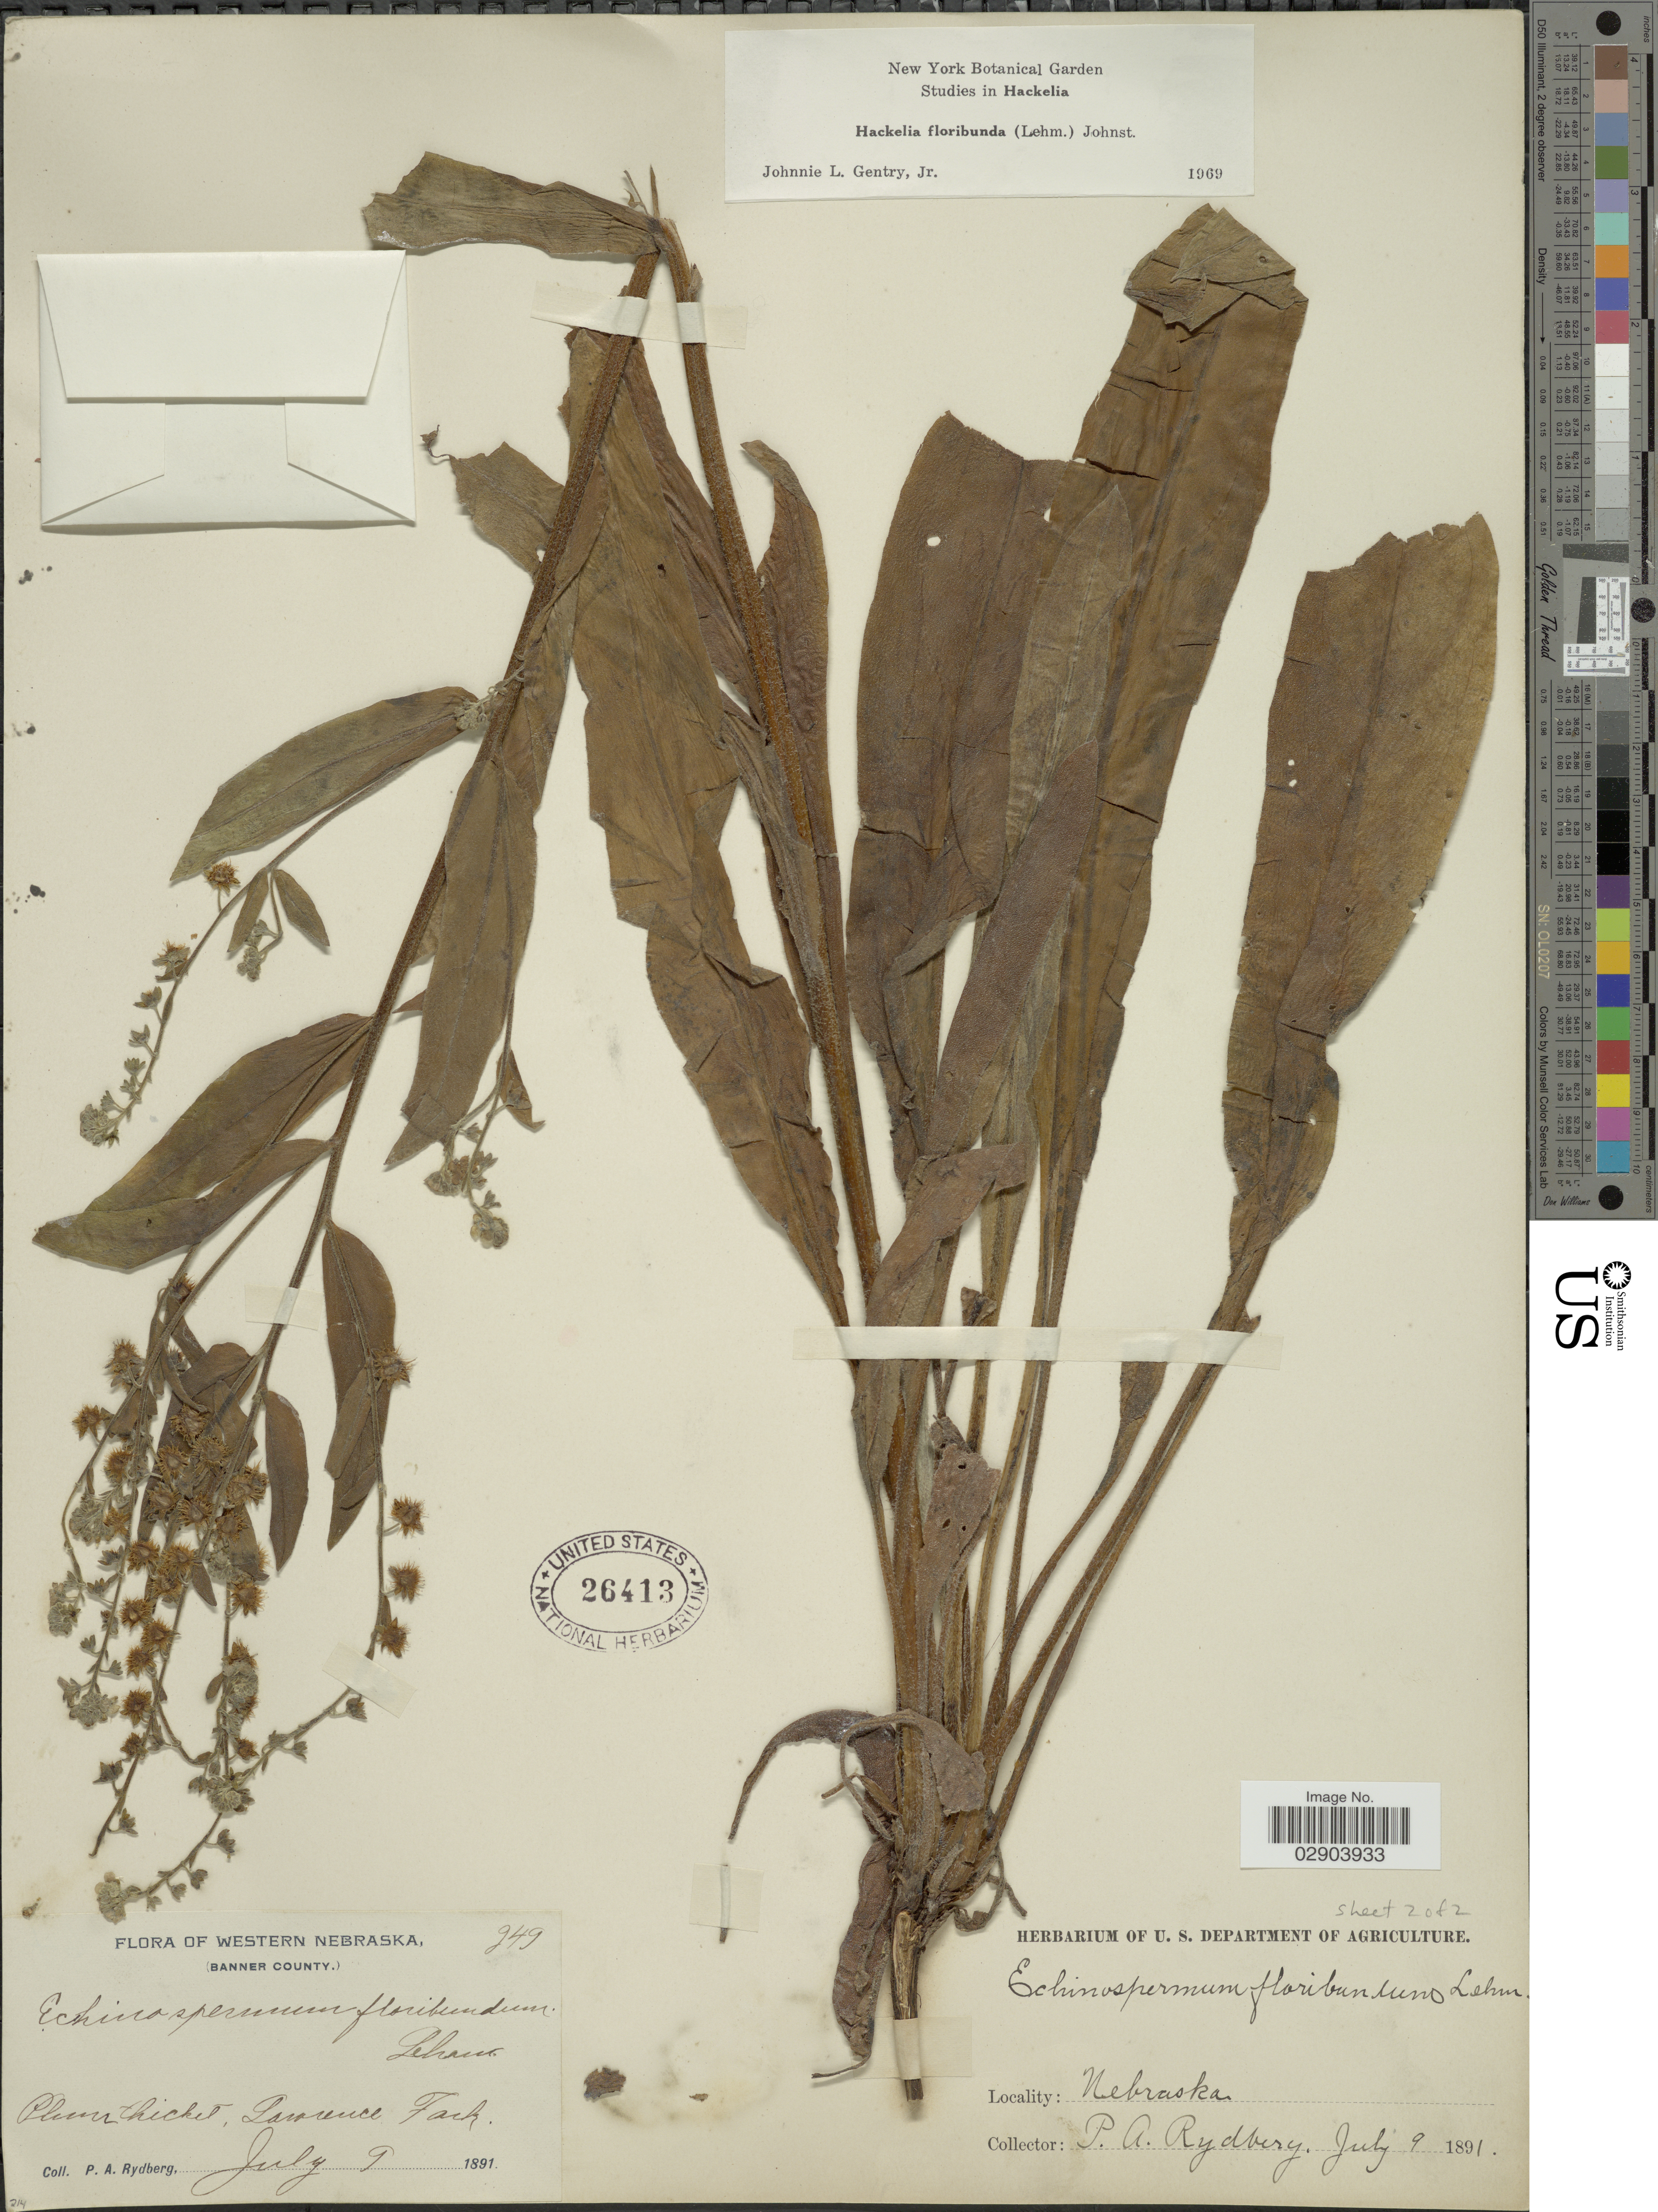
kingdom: Plantae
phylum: Tracheophyta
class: Magnoliopsida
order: Boraginales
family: Boraginaceae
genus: Hackelia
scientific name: Hackelia floribunda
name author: (Lehm.) I.M. Johnst.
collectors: P. A. Rydberg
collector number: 249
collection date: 1891-07-09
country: United States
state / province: Nebraska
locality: Western Nebraska, Banner County, Plum Thicket, Lawrence Track.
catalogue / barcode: US 26413